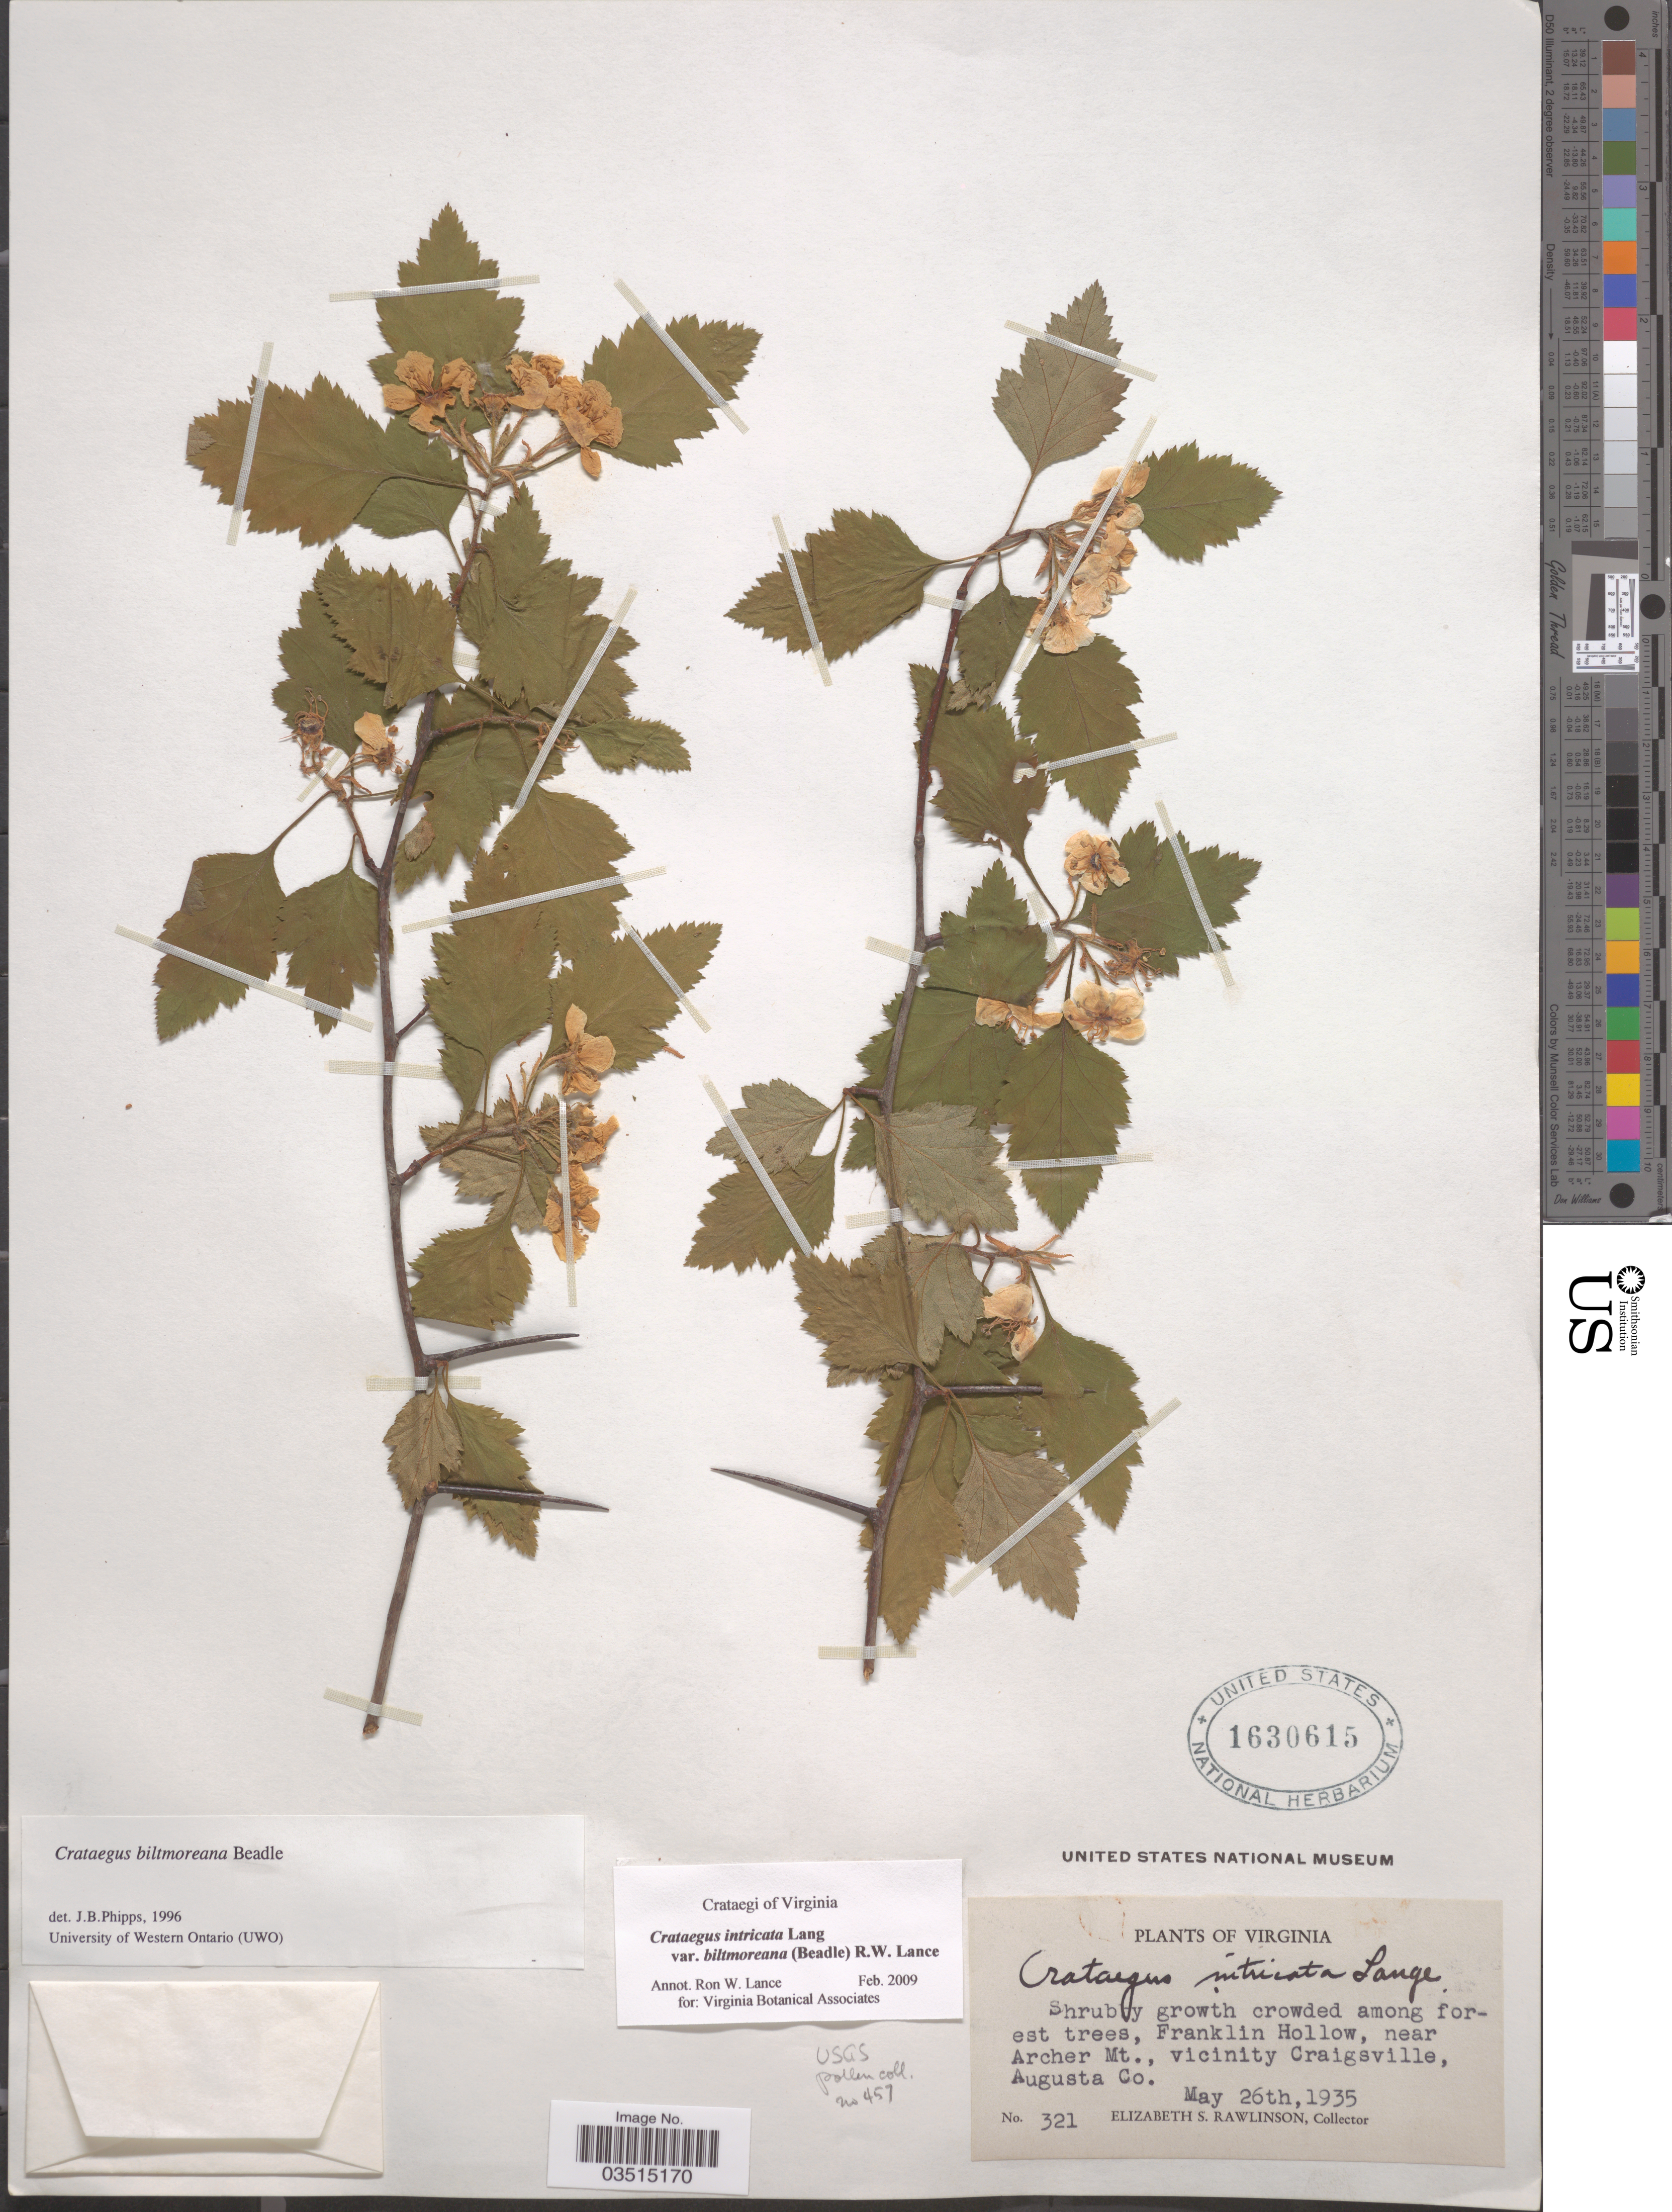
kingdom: Plantae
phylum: Tracheophyta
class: Magnoliopsida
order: Rosales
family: Rosaceae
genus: Crataegus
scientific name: Crataegus intricata var. biltmoreana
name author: (Beadle) Lance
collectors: E. S. Rawlinson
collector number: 321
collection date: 1935-05-26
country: United States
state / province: Virginia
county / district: Augusta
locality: Franklin Hollow, near Archer Mt., vicinity Craigsville, Augusta Co.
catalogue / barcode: US 1630615